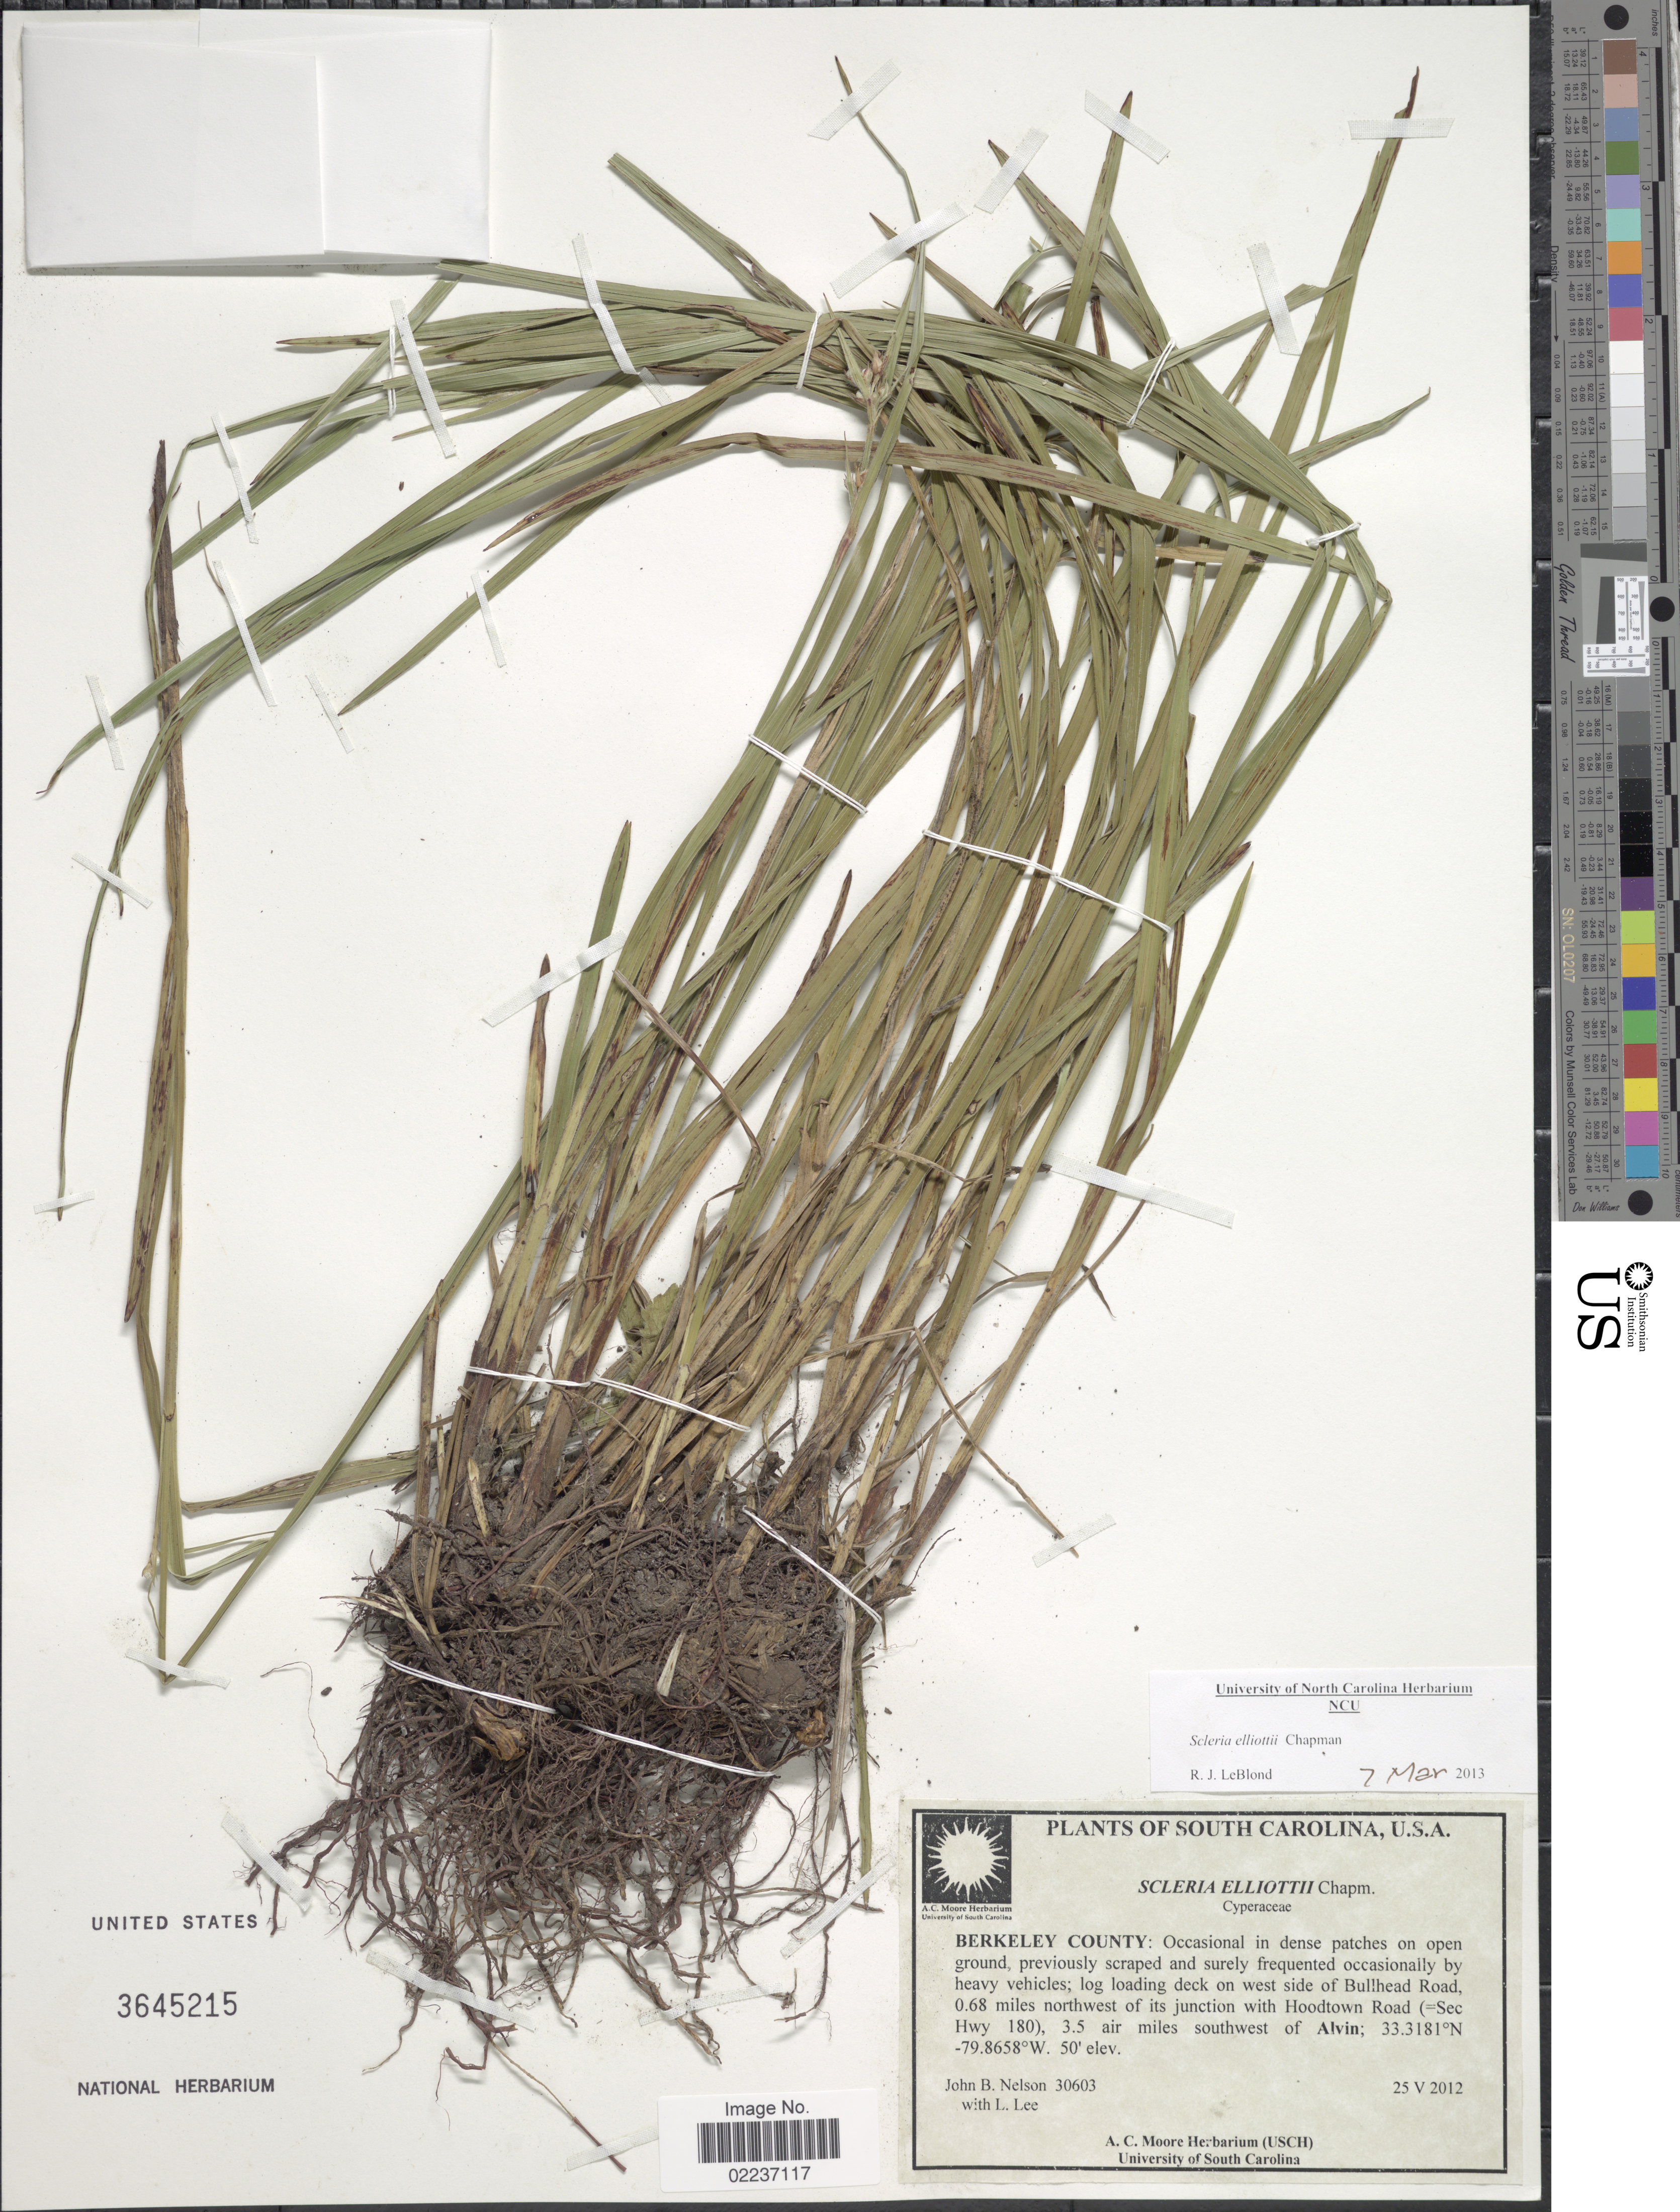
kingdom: Plantae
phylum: Tracheophyta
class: Liliopsida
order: Poales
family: Cyperaceae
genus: Scleria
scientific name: Scleria ciliata var. elliottii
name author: (Chapm.) Fernald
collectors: J. B. Nelson & L. Lee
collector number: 30603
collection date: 2012-05-25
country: United States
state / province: South Carolina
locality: Berkeley County: log loading deck on west side of Bullhead Road, 0.68 miles northwest of its junction with Hoodtown Road (=Sec Hwy 180), 3.5 air miles southwest of Alvin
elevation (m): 15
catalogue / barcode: US 3645215